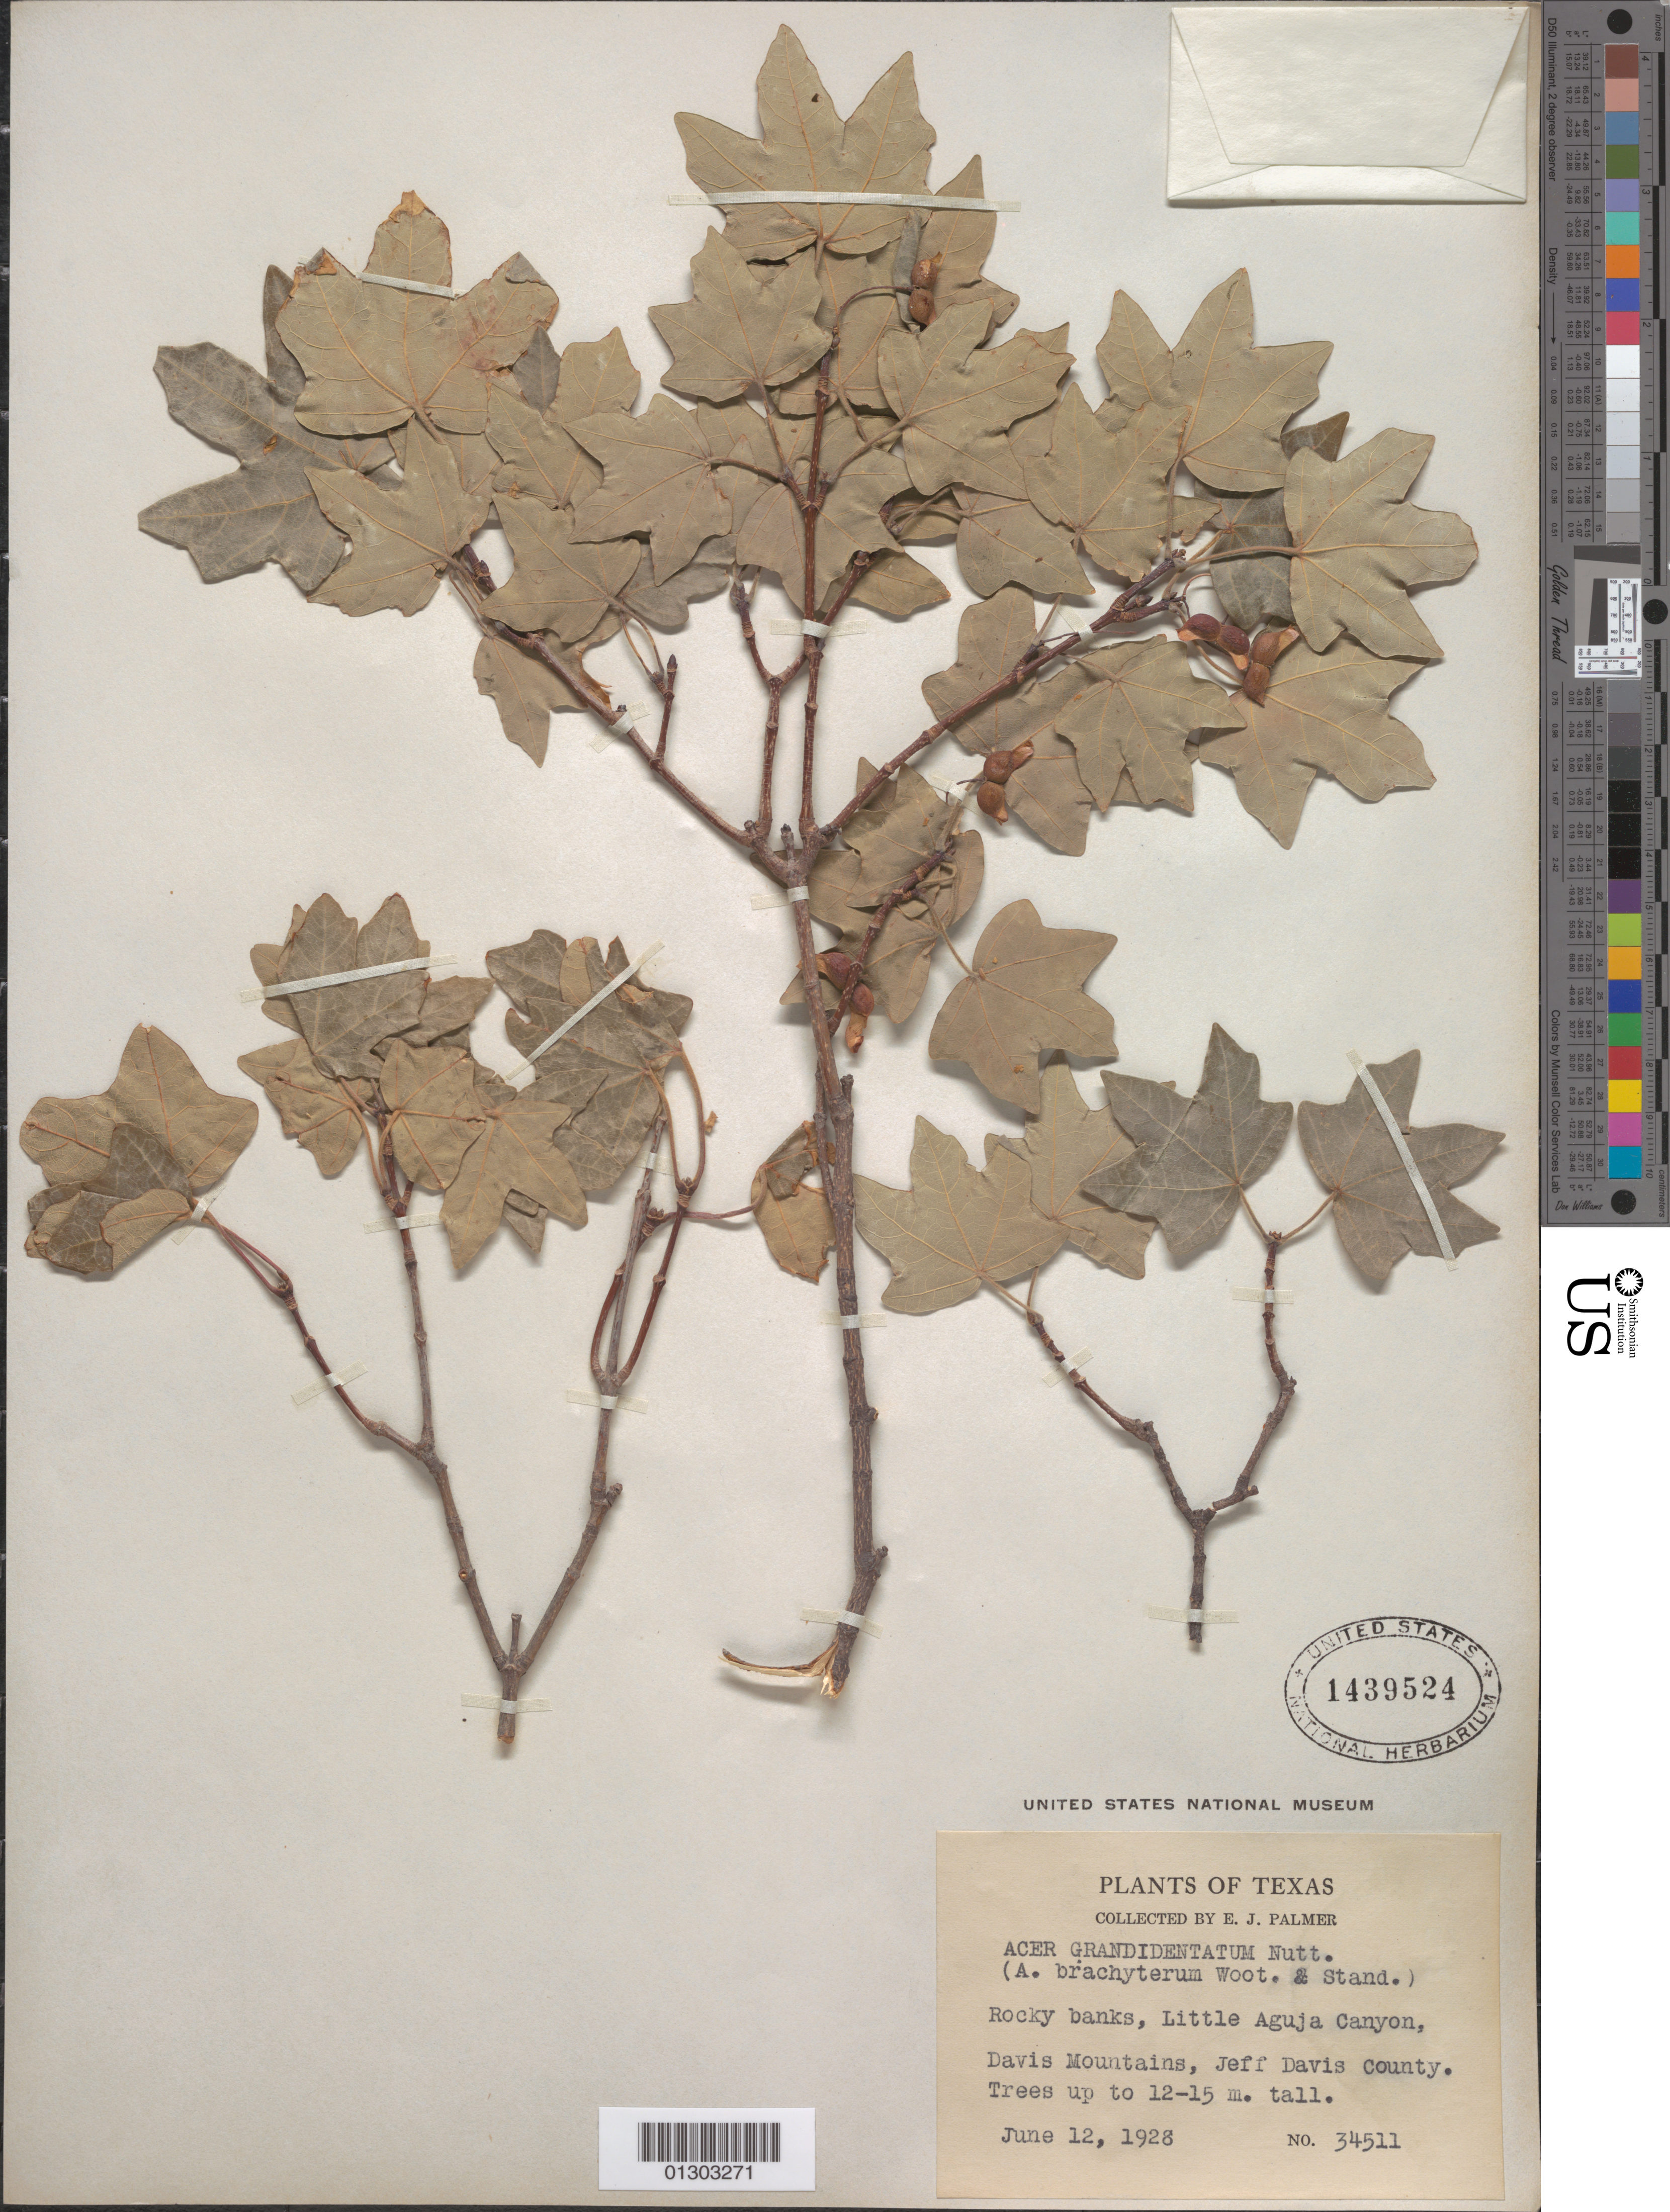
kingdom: Plantae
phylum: Tracheophyta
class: Magnoliopsida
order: Sapindales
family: Sapindaceae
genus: Acer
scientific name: Acer grandidentatum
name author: Nutt.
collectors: E. J. Palmer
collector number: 34511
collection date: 1928-06-12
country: United States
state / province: Texas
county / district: Jeff Davis County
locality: Jeff Davis County, Little Aguja Canyon, Davis Mountains.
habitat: Rocky banks of canyon.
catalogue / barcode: US 1439524